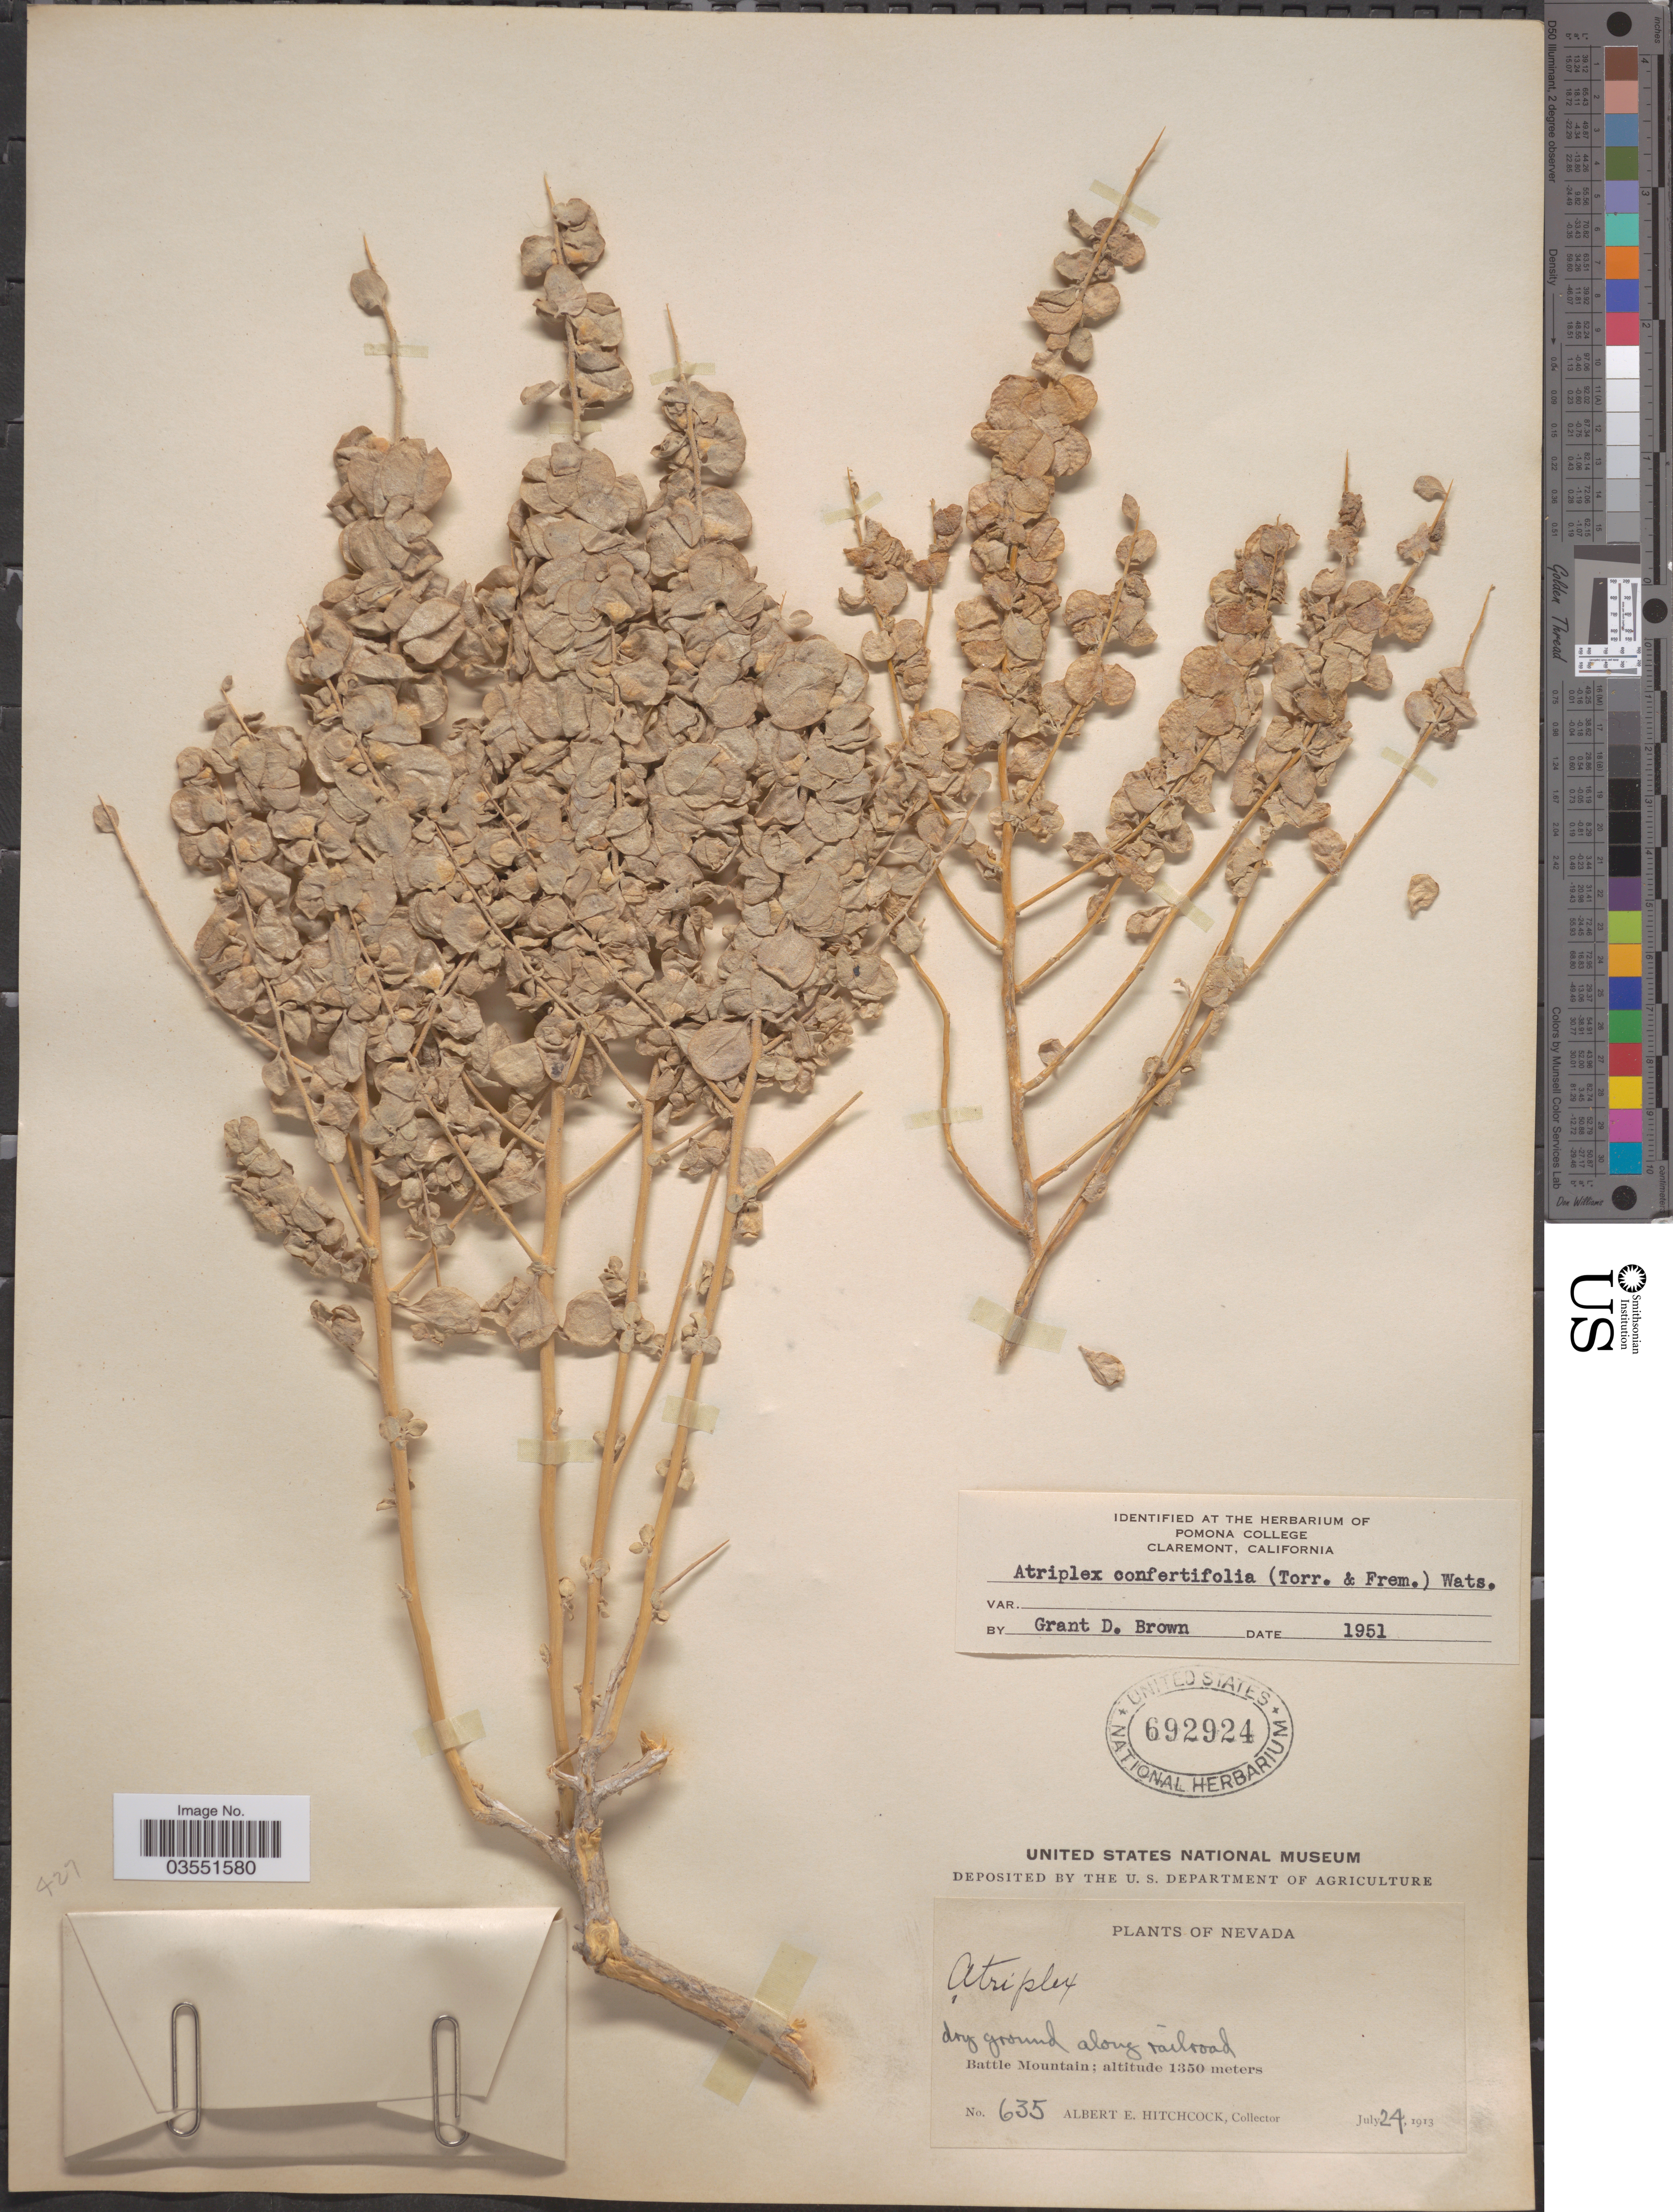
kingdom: Plantae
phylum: Tracheophyta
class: Magnoliopsida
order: Caryophyllales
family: Amaranthaceae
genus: Atriplex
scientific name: Atriplex confertifolia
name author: (Torr. & Frém.) S. Watson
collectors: A. Hitchcock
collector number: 635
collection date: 1913-07-24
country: United States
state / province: Nevada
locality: Along railroad. Battle Mountain.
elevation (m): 1350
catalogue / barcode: US 692924